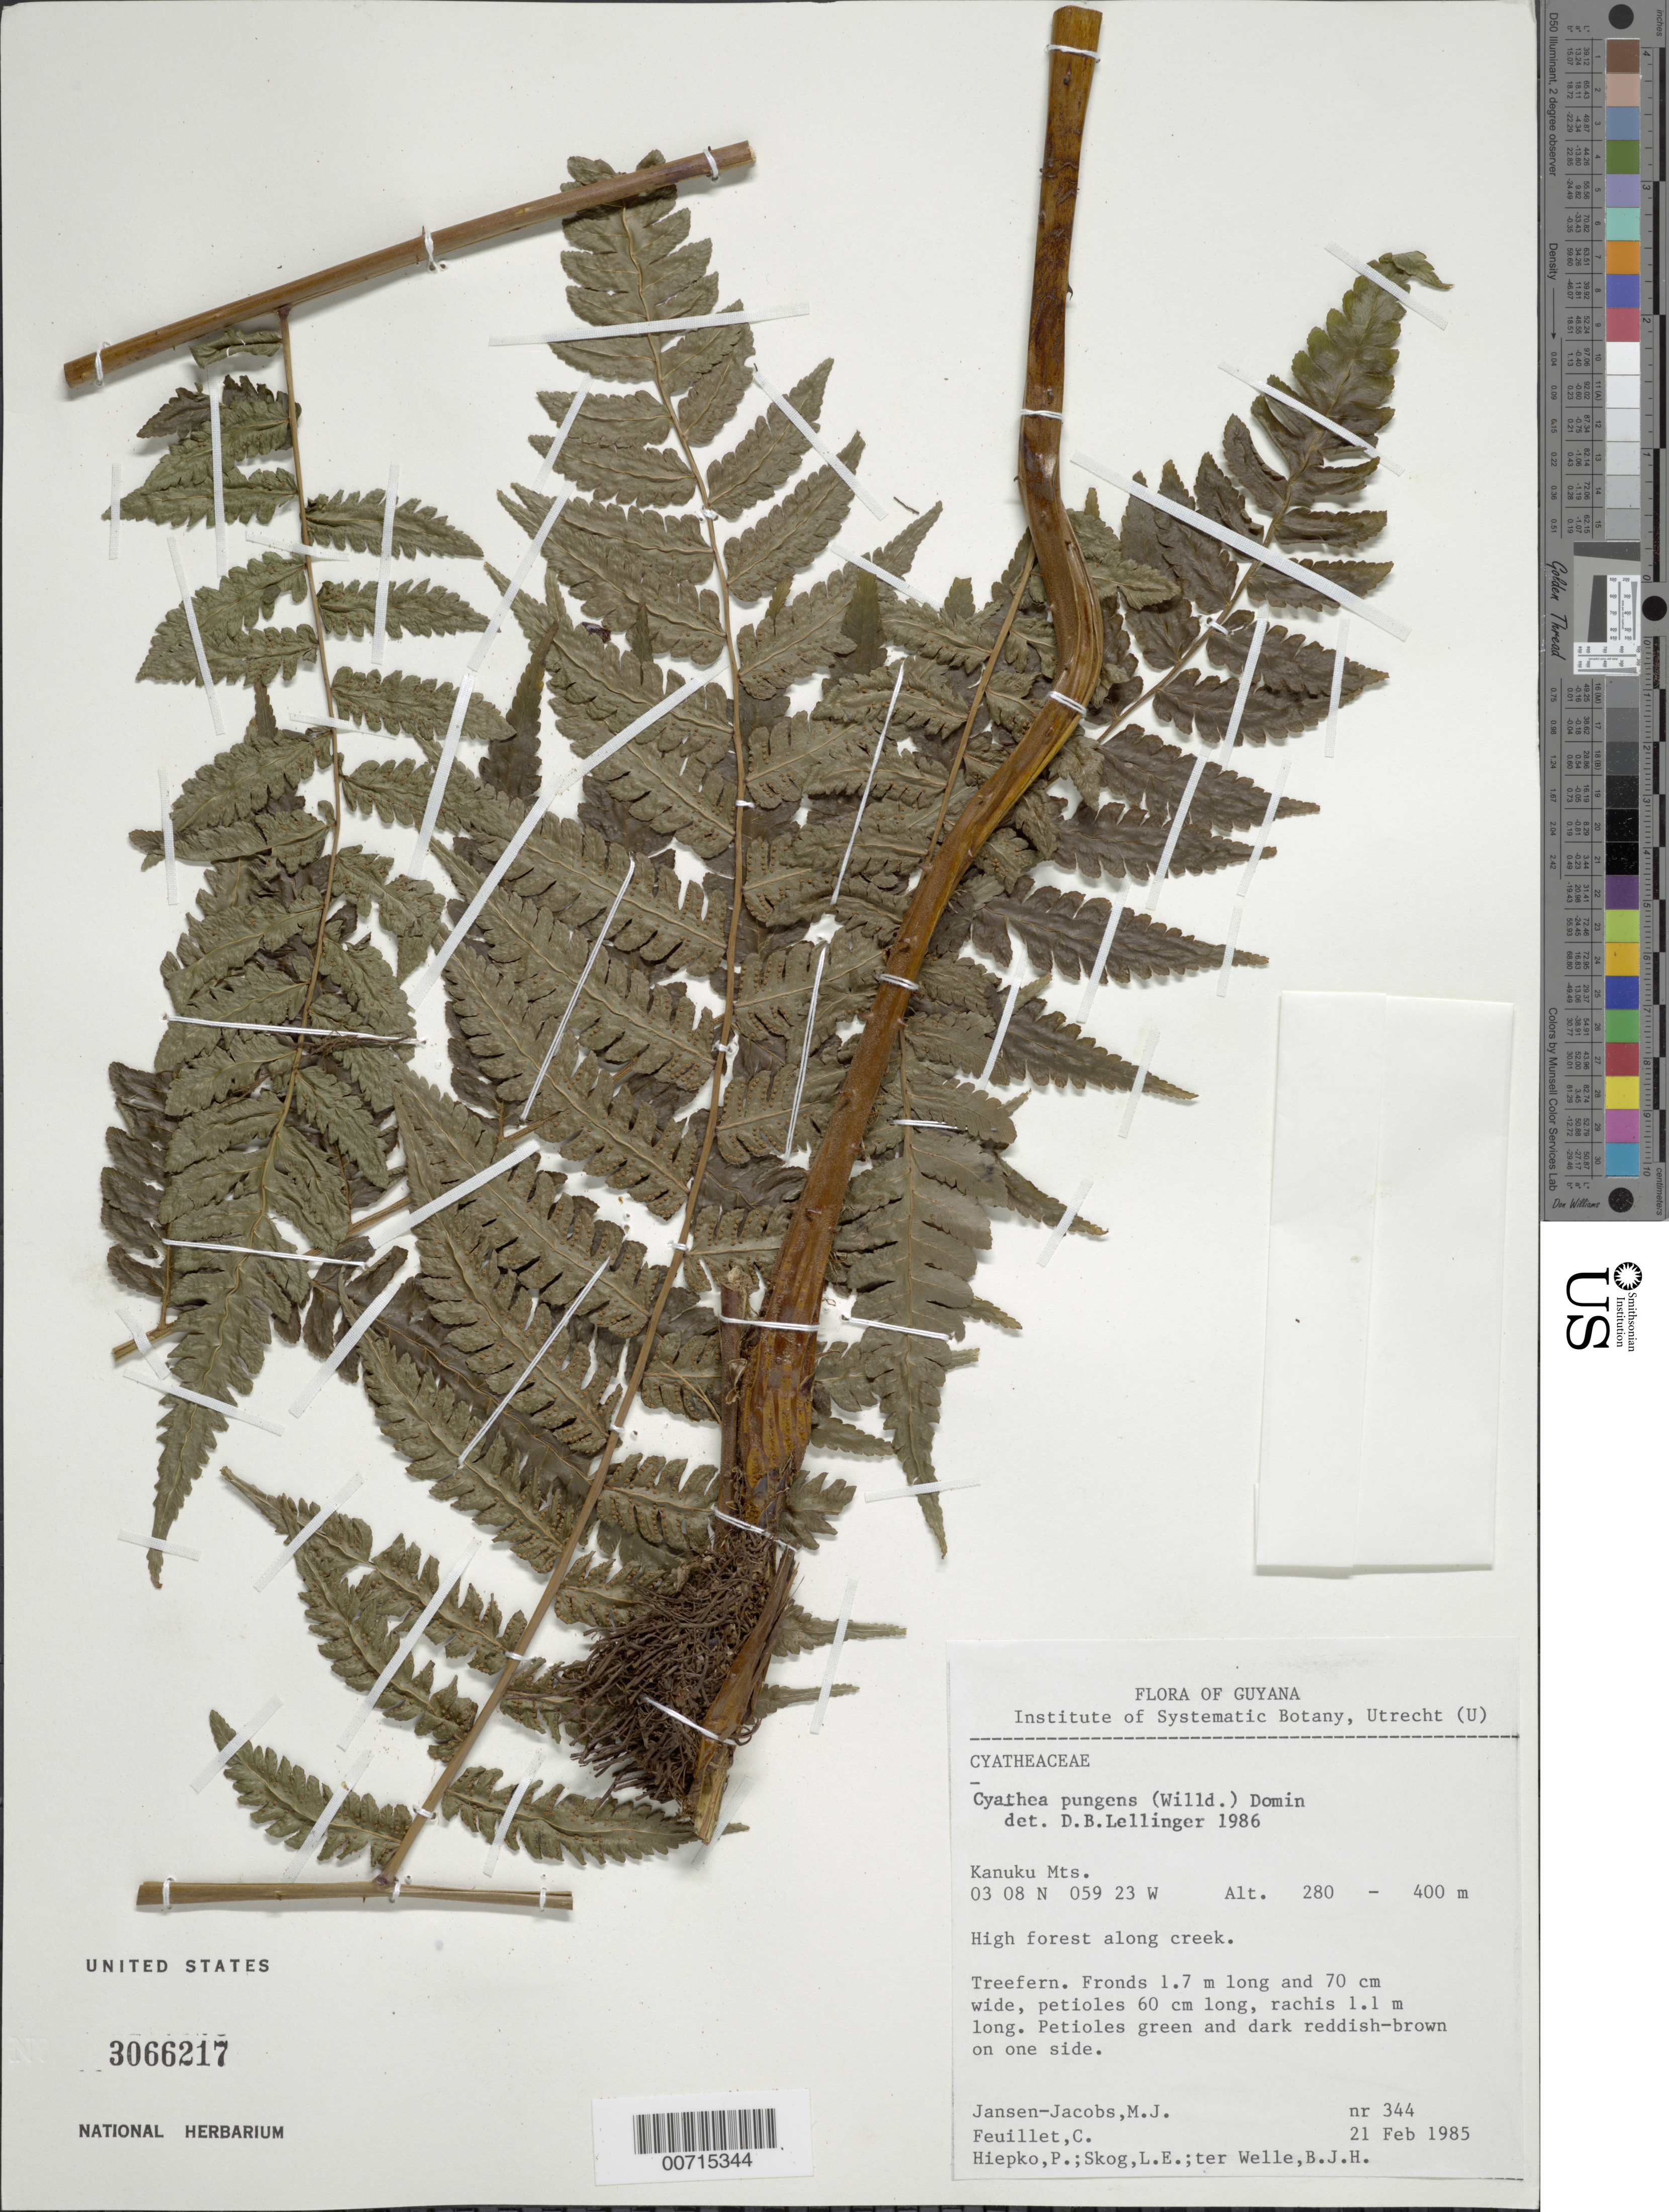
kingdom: Plantae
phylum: Tracheophyta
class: Polypodiopsida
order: Cyatheales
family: Cyatheaceae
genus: Cyathea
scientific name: Cyathea pungens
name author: (Willd.) Domin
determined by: Lellinger, David B., (BOT), Smithsonian Institution - National Museum of Natural History (UNITED STATES)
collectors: M. J. Jansen-Jacobs, C. Feuillet, P. H. Hiepko, L. E. Skog & B. Welle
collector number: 344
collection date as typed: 21-Feb-85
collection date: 1985-02-21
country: Guyana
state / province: U. Takutu-U. Essequibo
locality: Kanuku Mts.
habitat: High forest along creek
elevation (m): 280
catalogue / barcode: US 3066217